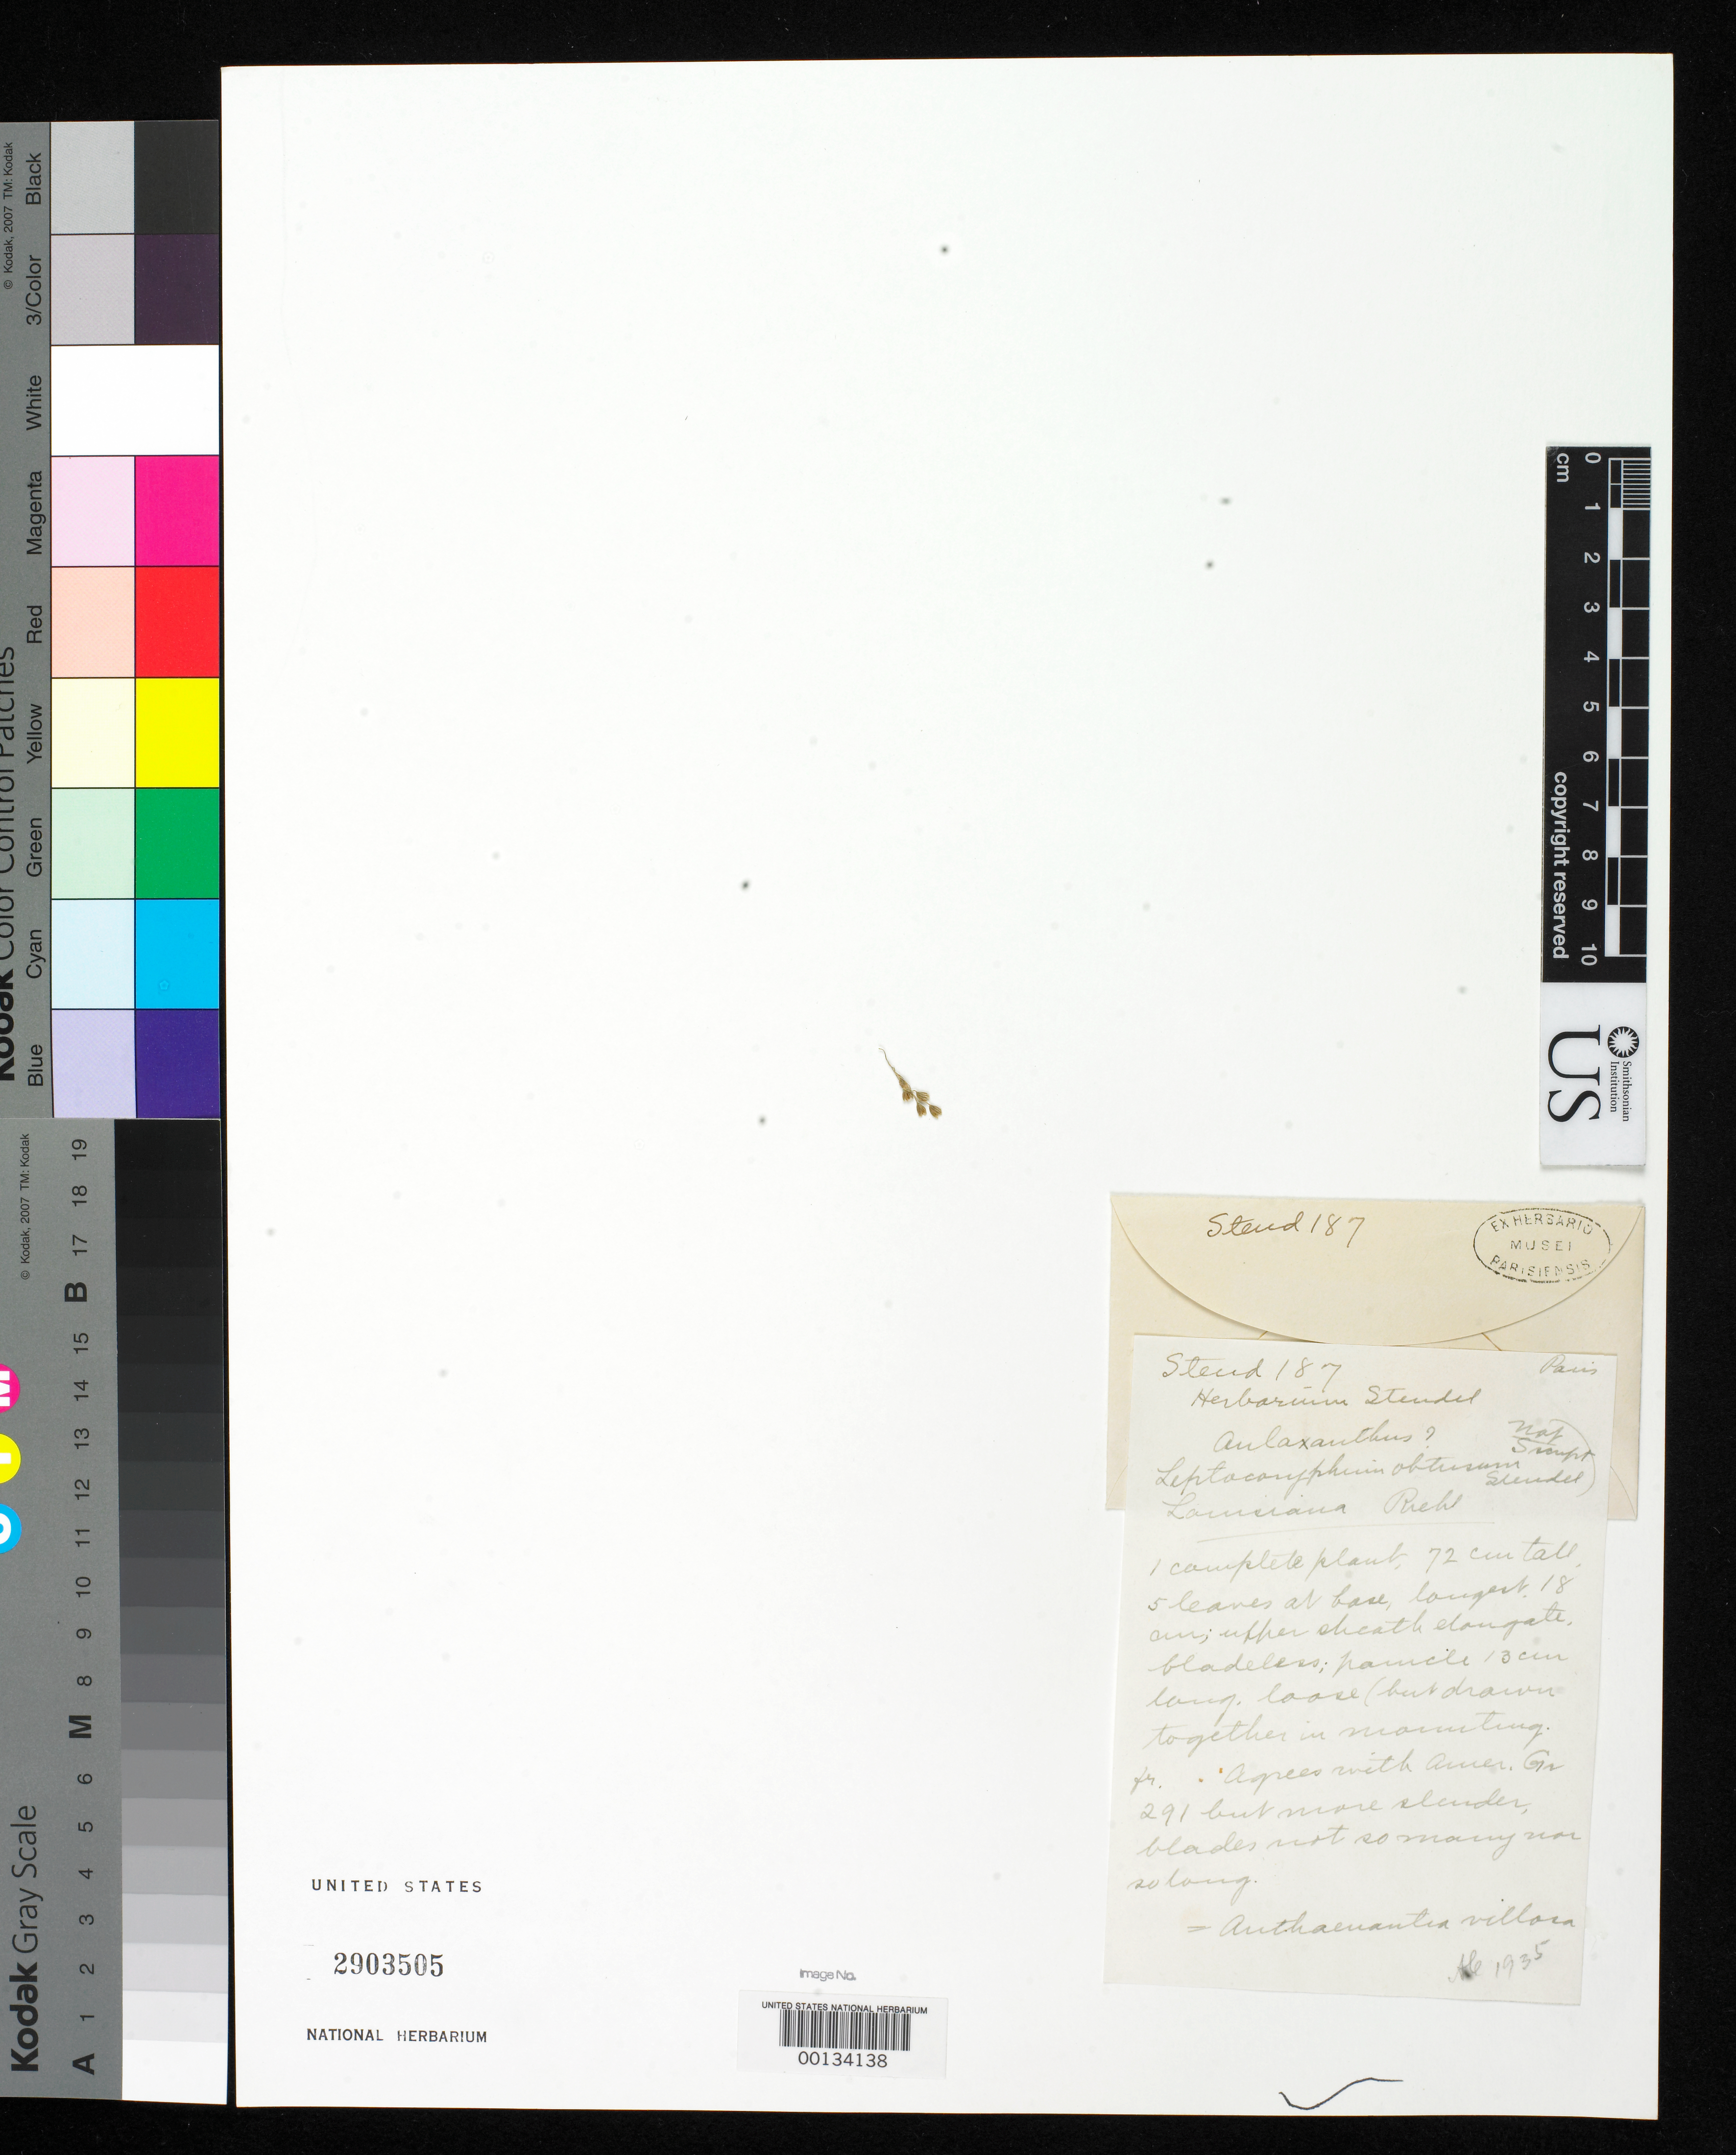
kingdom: Plantae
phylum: Tracheophyta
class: Liliopsida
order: Poales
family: Poaceae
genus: Leptocoryphium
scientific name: Leptocoryphium obtusum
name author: Steud.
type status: Type Fragment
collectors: N. Riehl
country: United States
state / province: Louisiana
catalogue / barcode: US 2903505